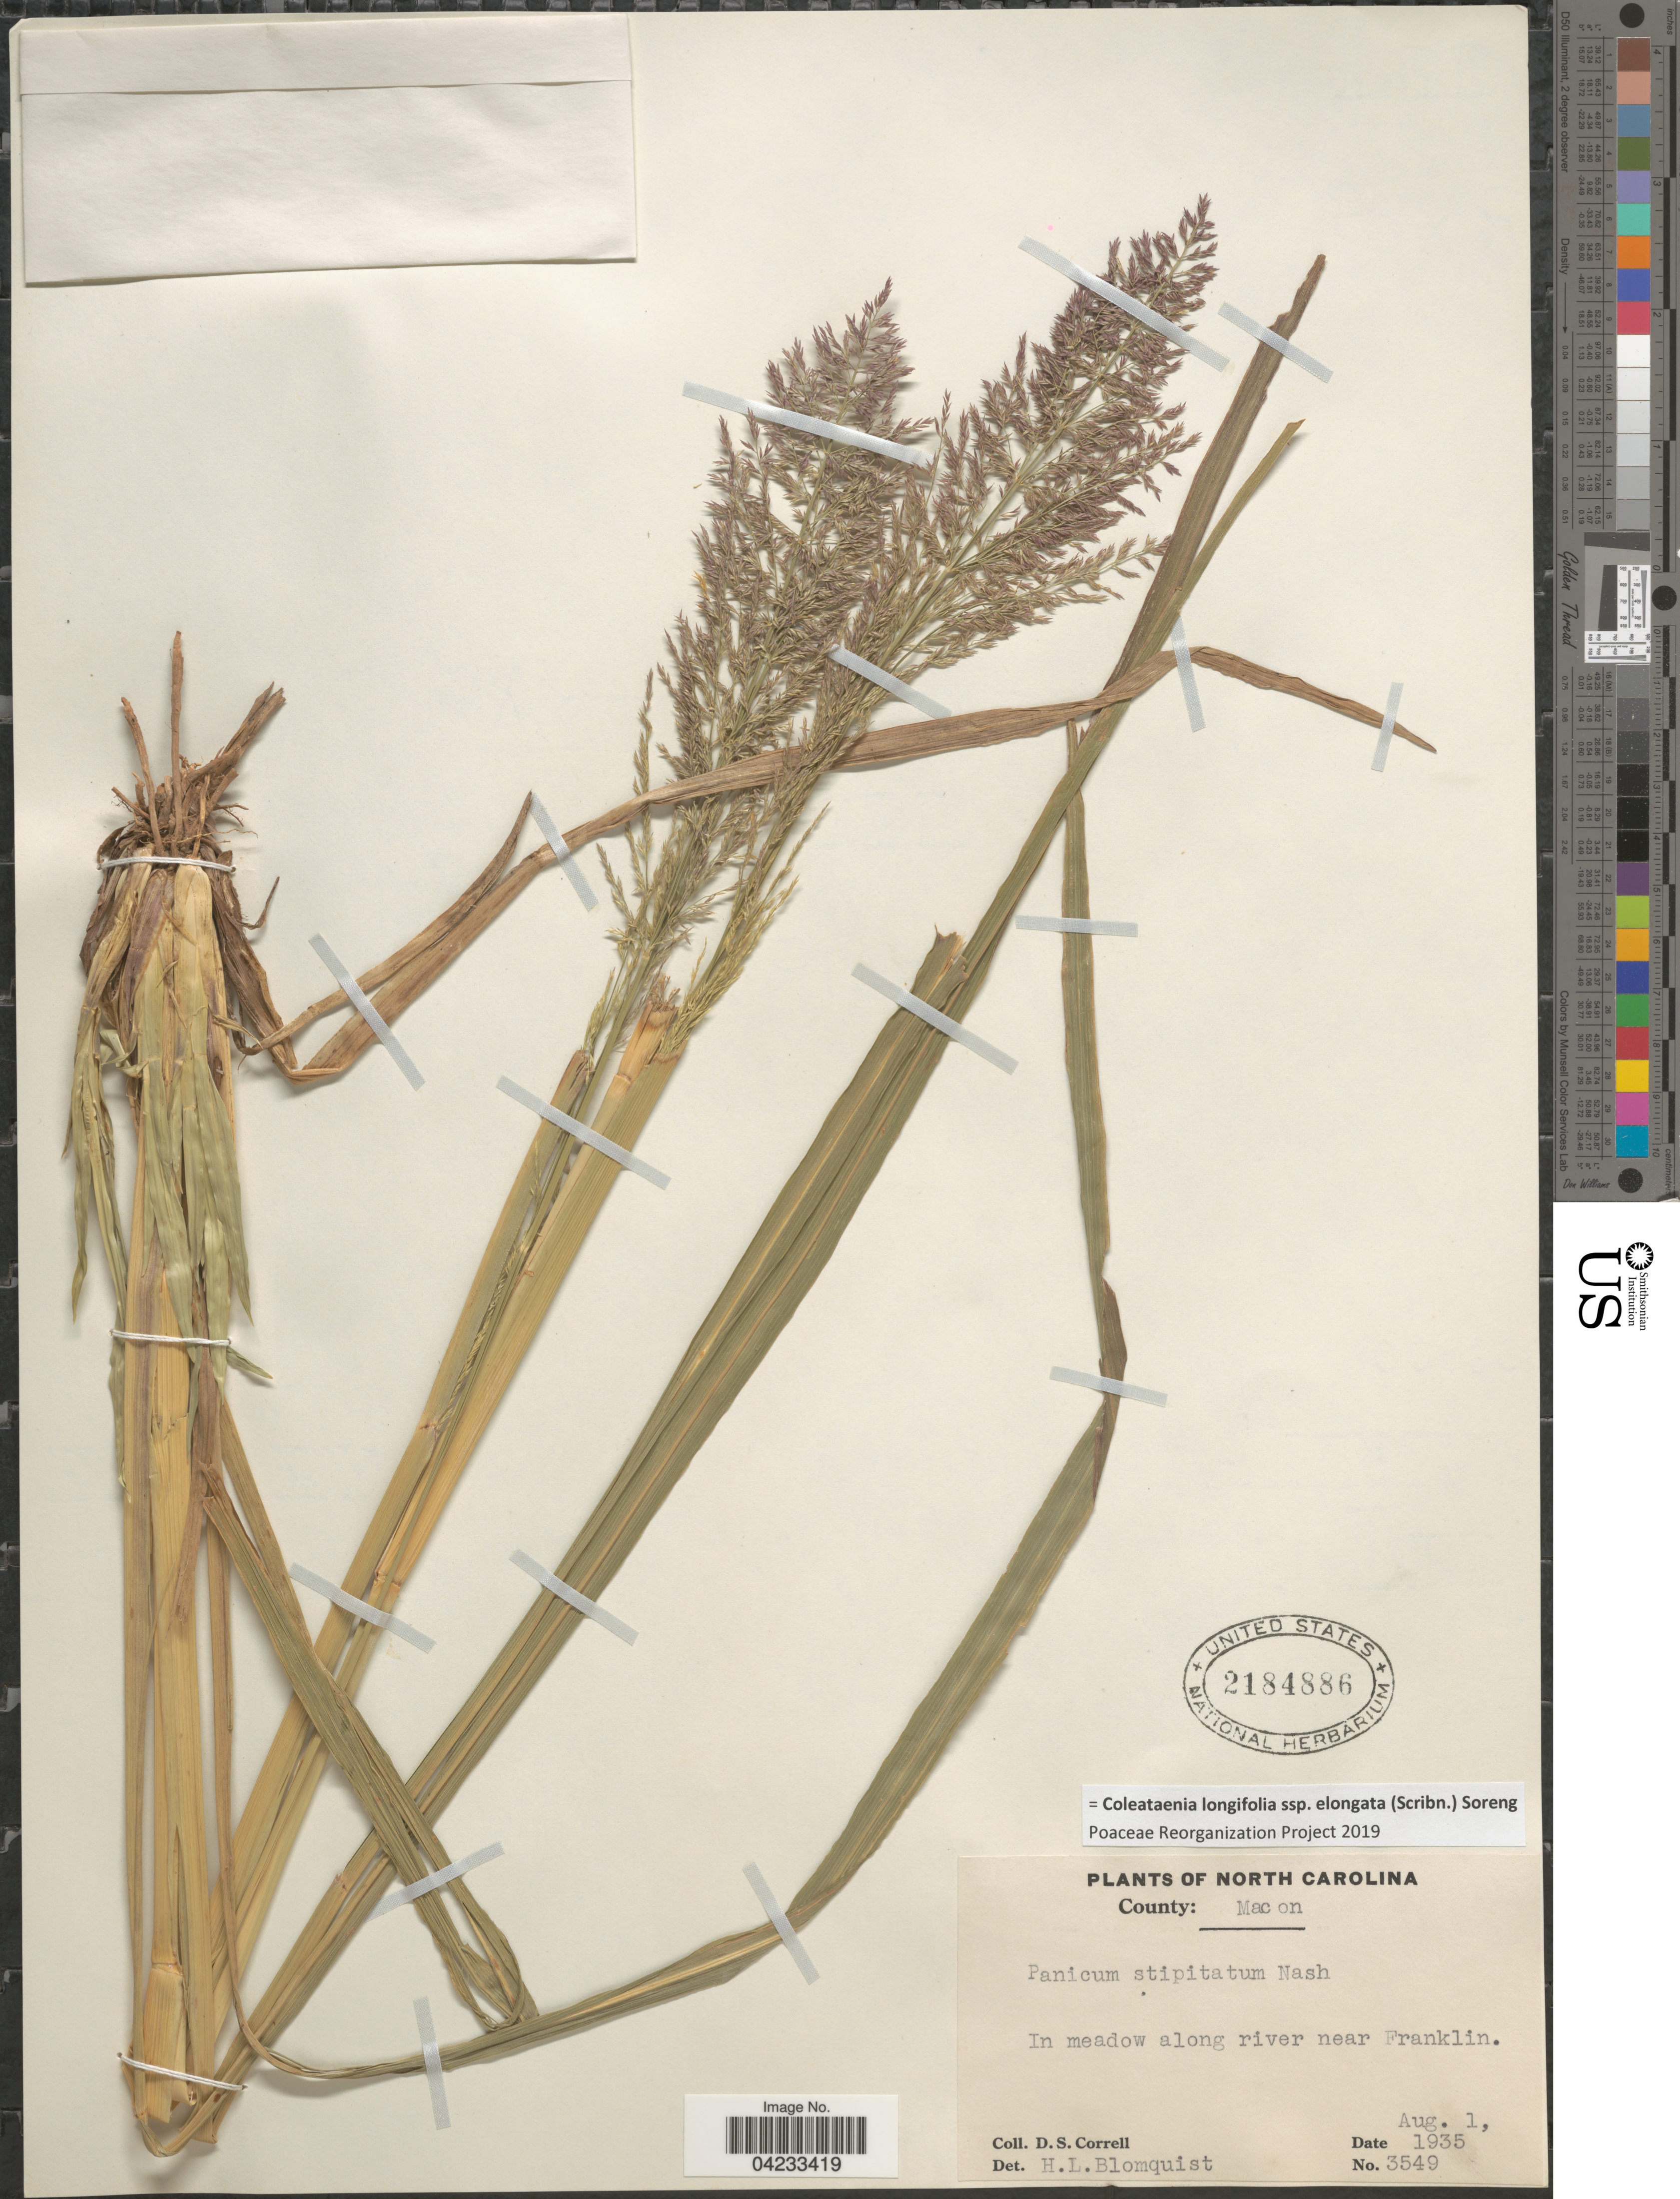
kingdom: Plantae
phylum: Tracheophyta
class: Liliopsida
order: Poales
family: Poaceae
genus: Coleataenia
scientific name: Coleataenia longifolia subsp. elongata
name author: (Scribn.) Soreng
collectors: D. S. Correll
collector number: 3549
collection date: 1935-08-01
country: United States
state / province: North Carolina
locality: County: Macon. In meadow along river near Franklin.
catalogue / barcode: US 2184886